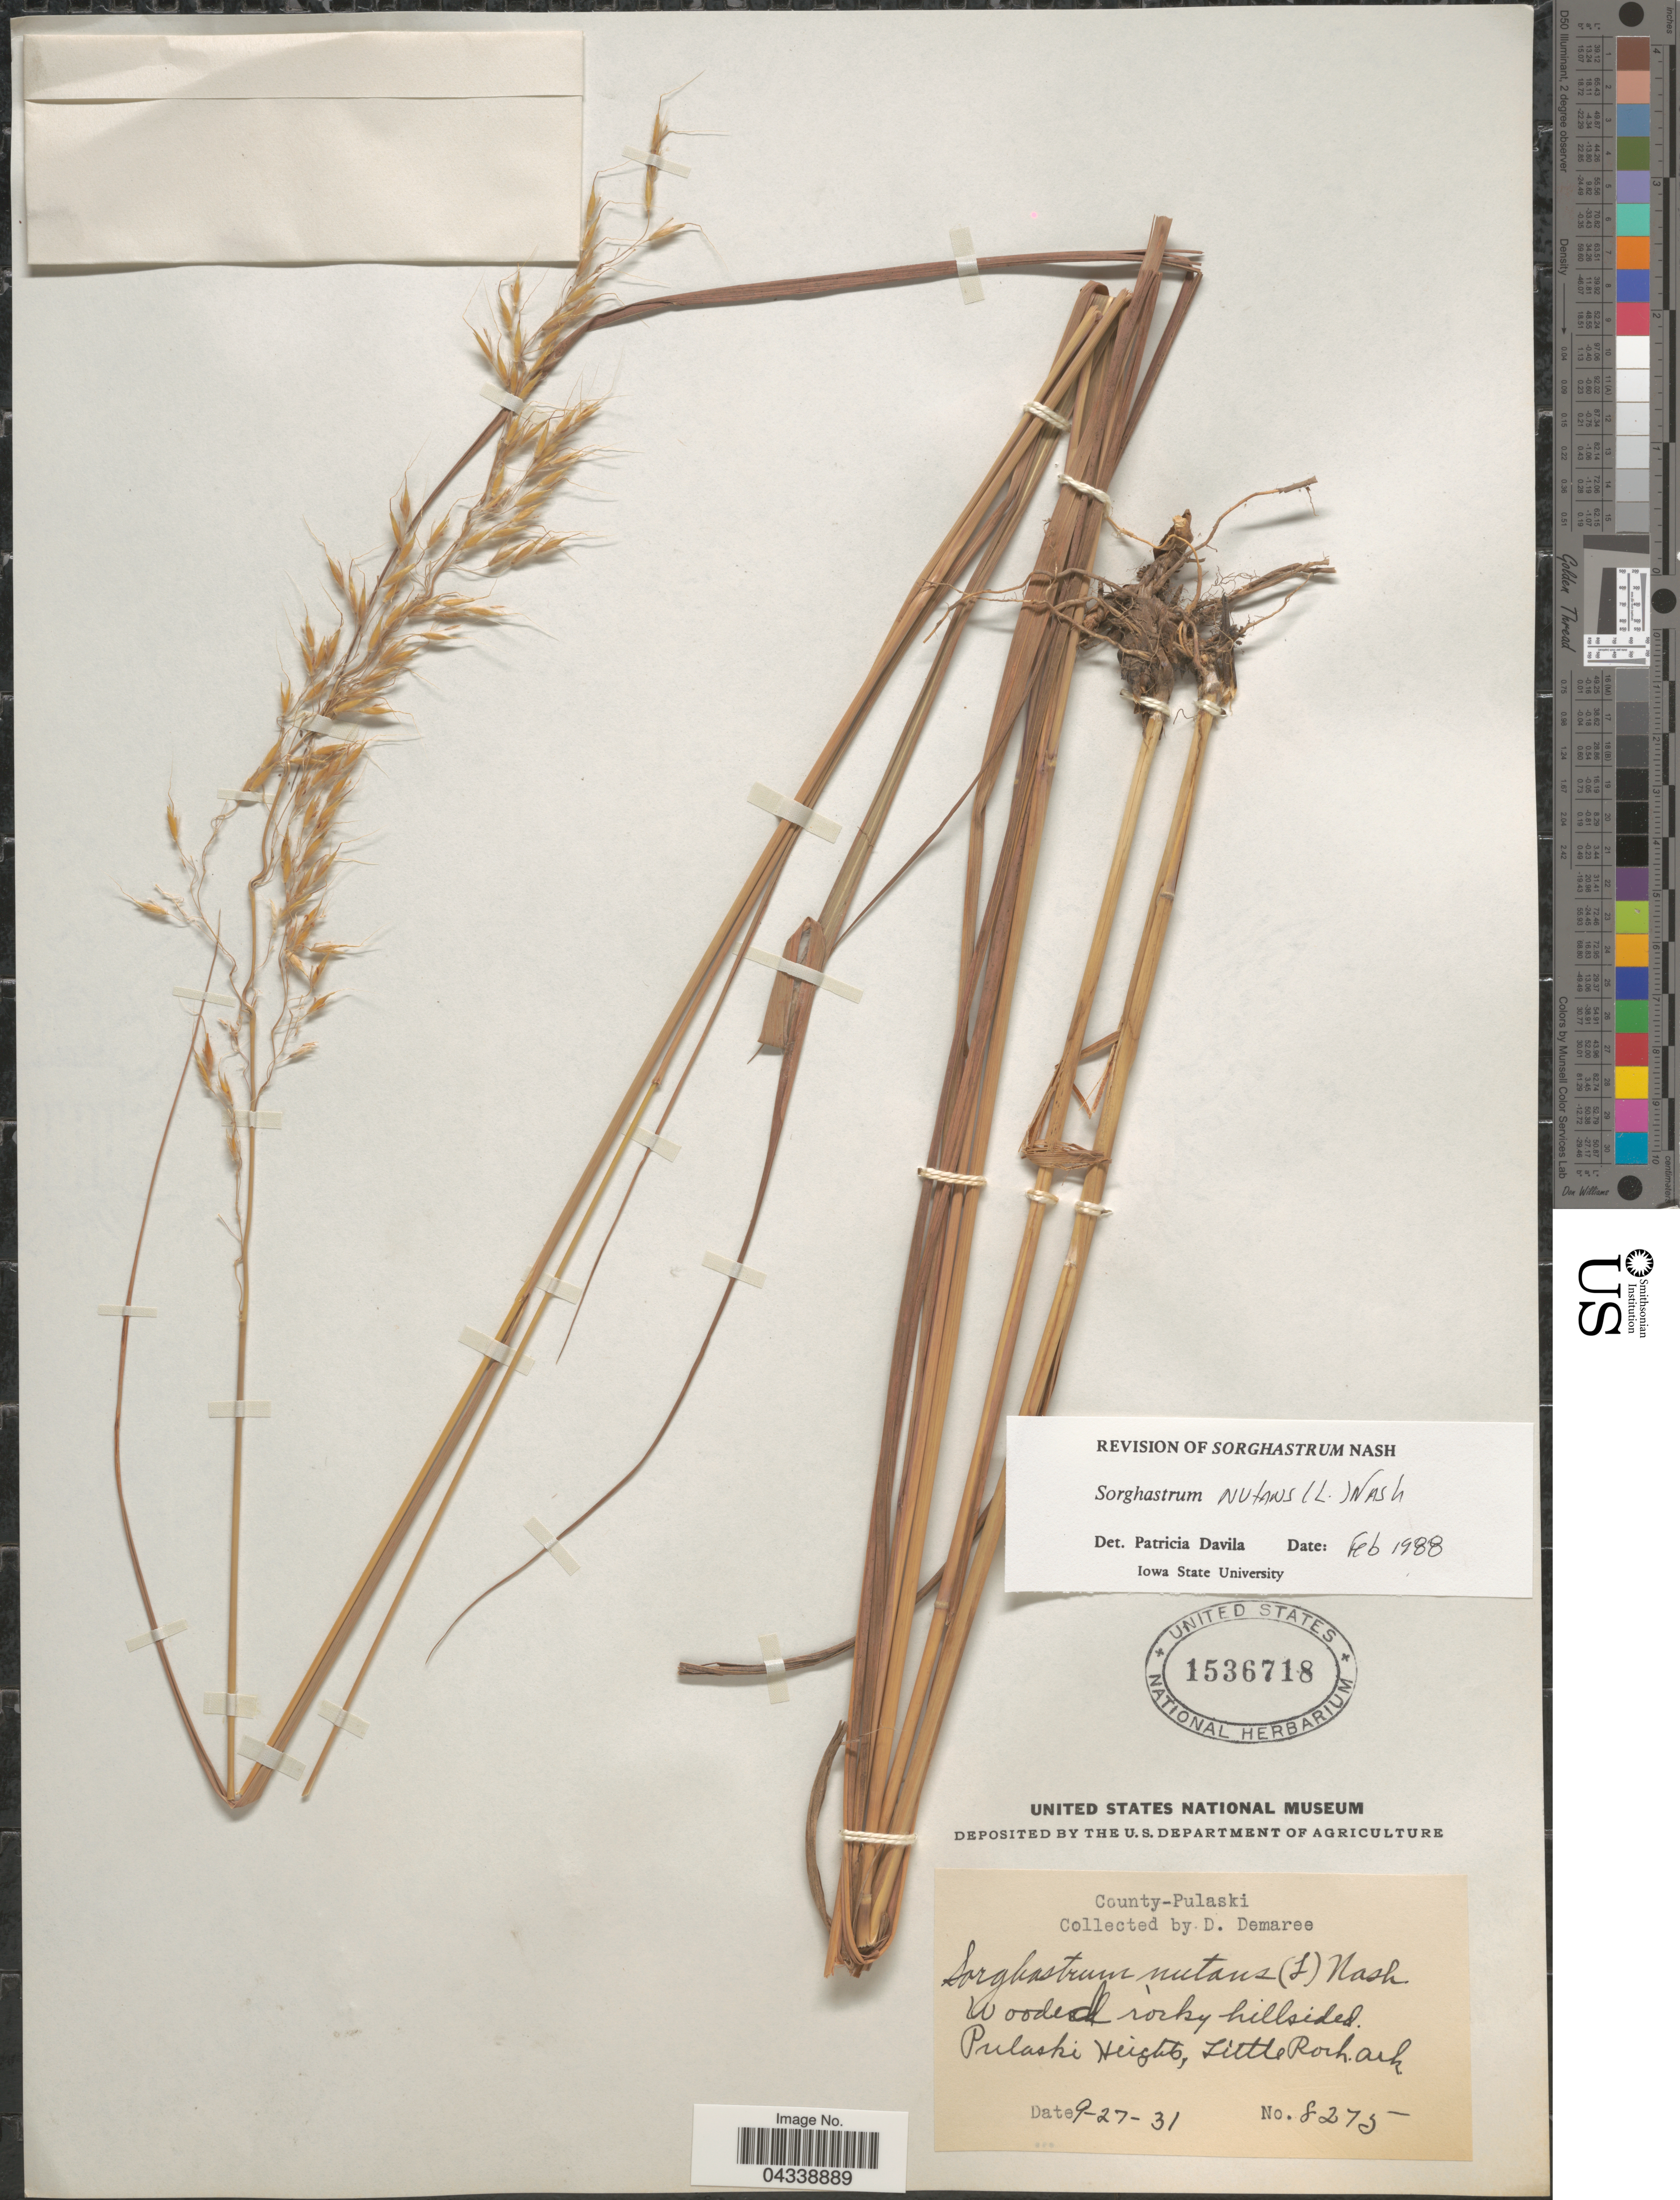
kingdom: Plantae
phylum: Tracheophyta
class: Liliopsida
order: Poales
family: Poaceae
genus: Sorghastrum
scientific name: Sorghastrum nutans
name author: (L.) Nash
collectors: D. Demaree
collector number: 8275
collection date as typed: Transcribed d/m/y: 27/9/31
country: United States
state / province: Arkansas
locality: County - Pulaski. Pulaski Heights, Little Rock.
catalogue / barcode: US 1536718